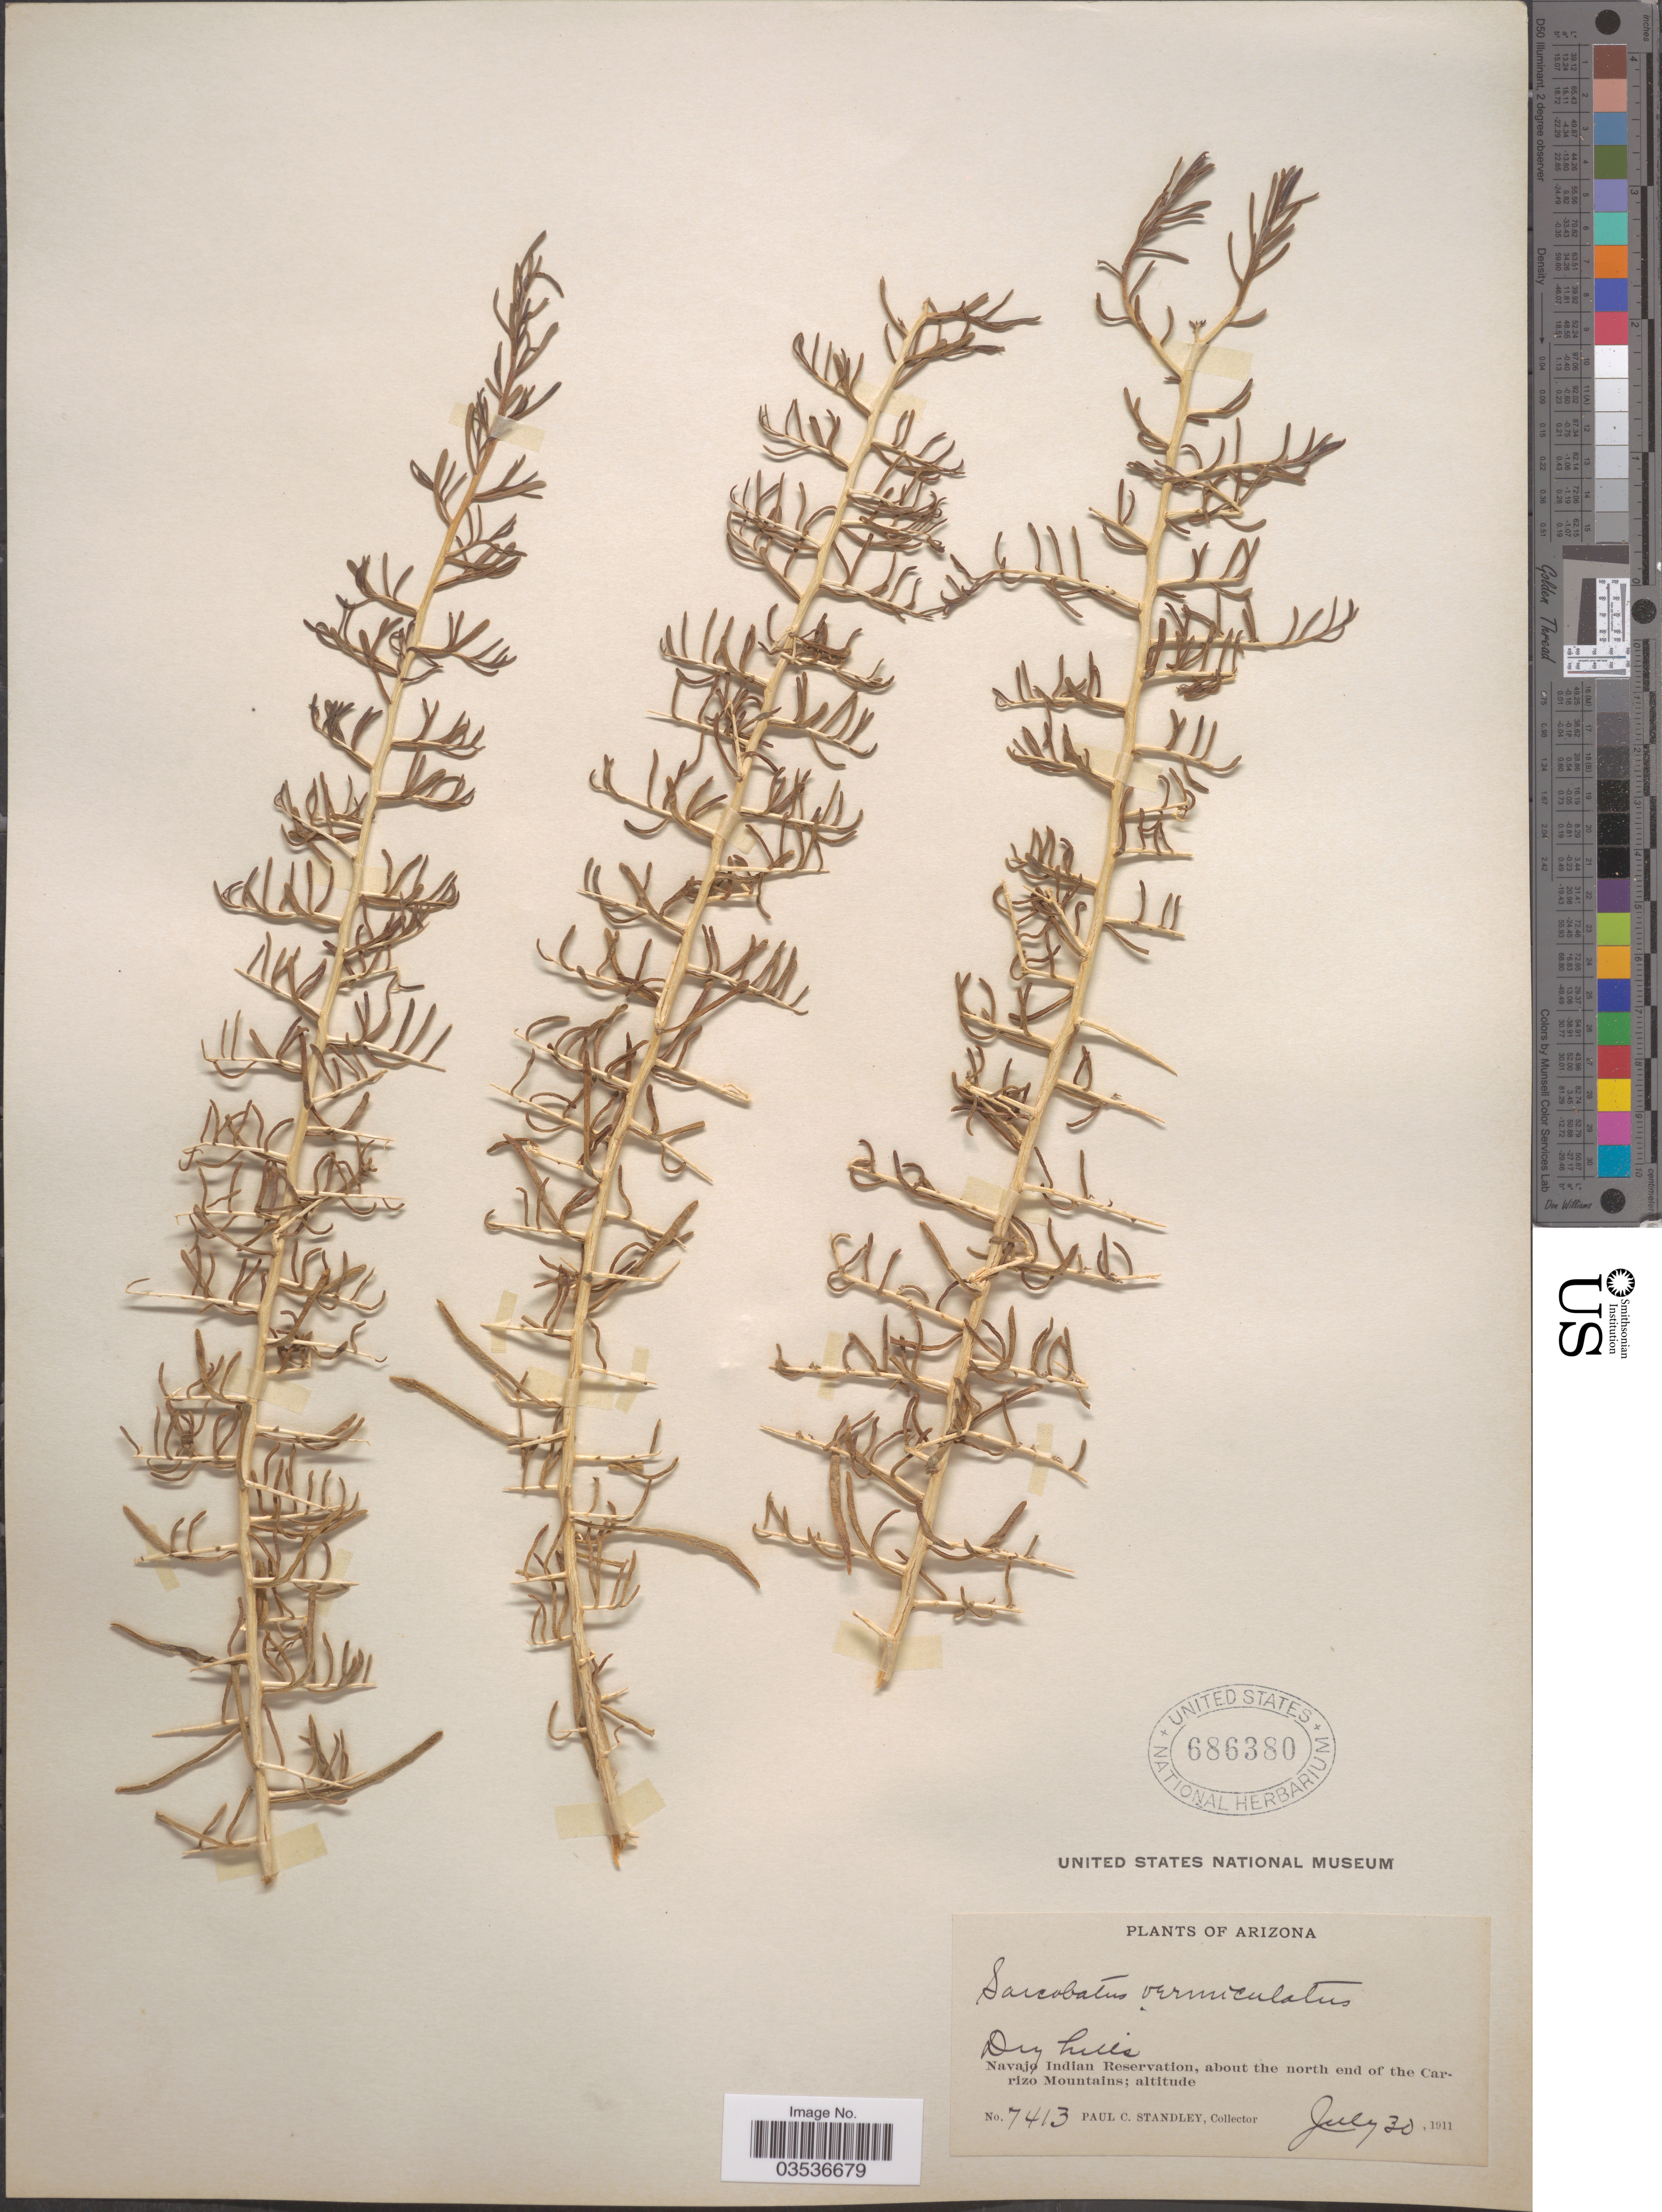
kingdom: Plantae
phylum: Tracheophyta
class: Magnoliopsida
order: Caryophyllales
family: Sarcobataceae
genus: Sarcobatus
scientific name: Sarcobatus vermiculatus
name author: (Hook.) Torr.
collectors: P. C. Standley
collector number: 7413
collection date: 1911-07-30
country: United States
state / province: Arizona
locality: Navajo Indian Reservation, about the north end of the Carizo Mountains.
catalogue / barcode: US 686380